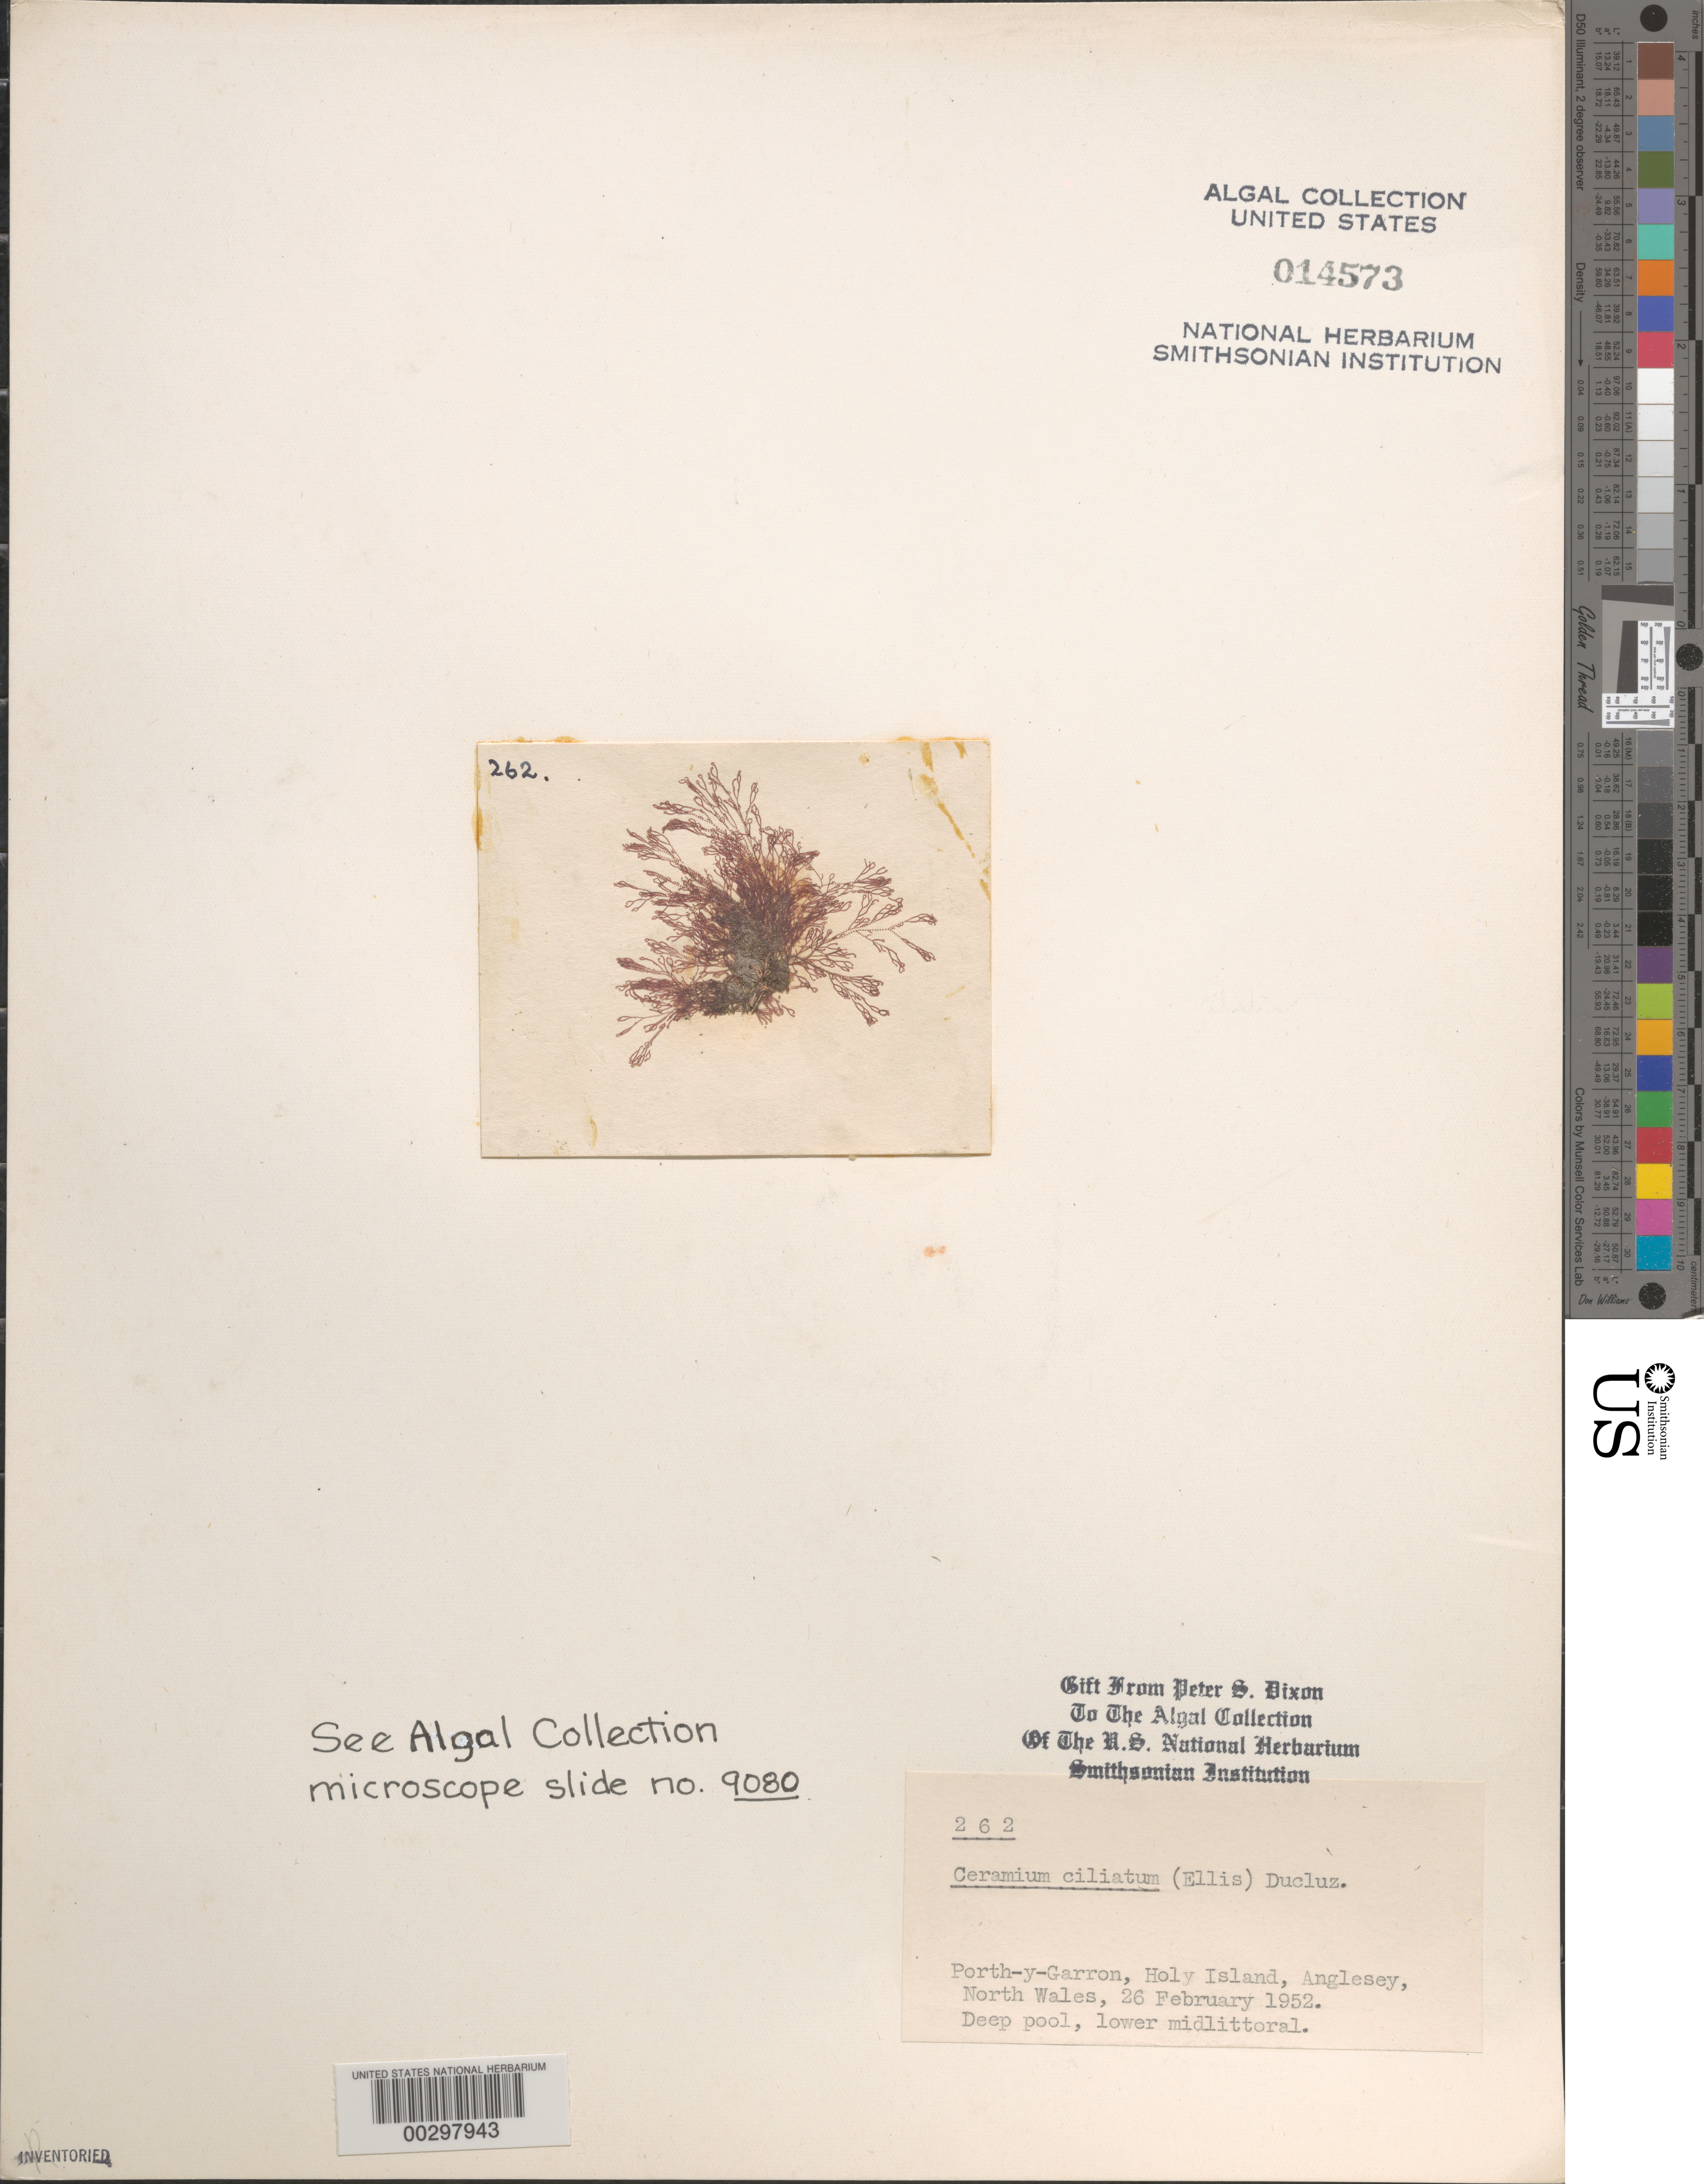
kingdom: Plantae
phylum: Rhodophyta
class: Florideophyceae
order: Ceramiales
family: Ceramiaceae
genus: Ceramium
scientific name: Ceramium ciliatum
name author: (J. Ellis) Ducluzeau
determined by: Dixon, P. S.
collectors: P. S. Dixon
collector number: PSD 262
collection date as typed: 26 Feb 1952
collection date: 1952-02-26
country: United Kingdom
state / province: Wales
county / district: Gwynedd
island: Anglesey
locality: Porth-y-garron, Holy Island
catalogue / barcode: US 14573